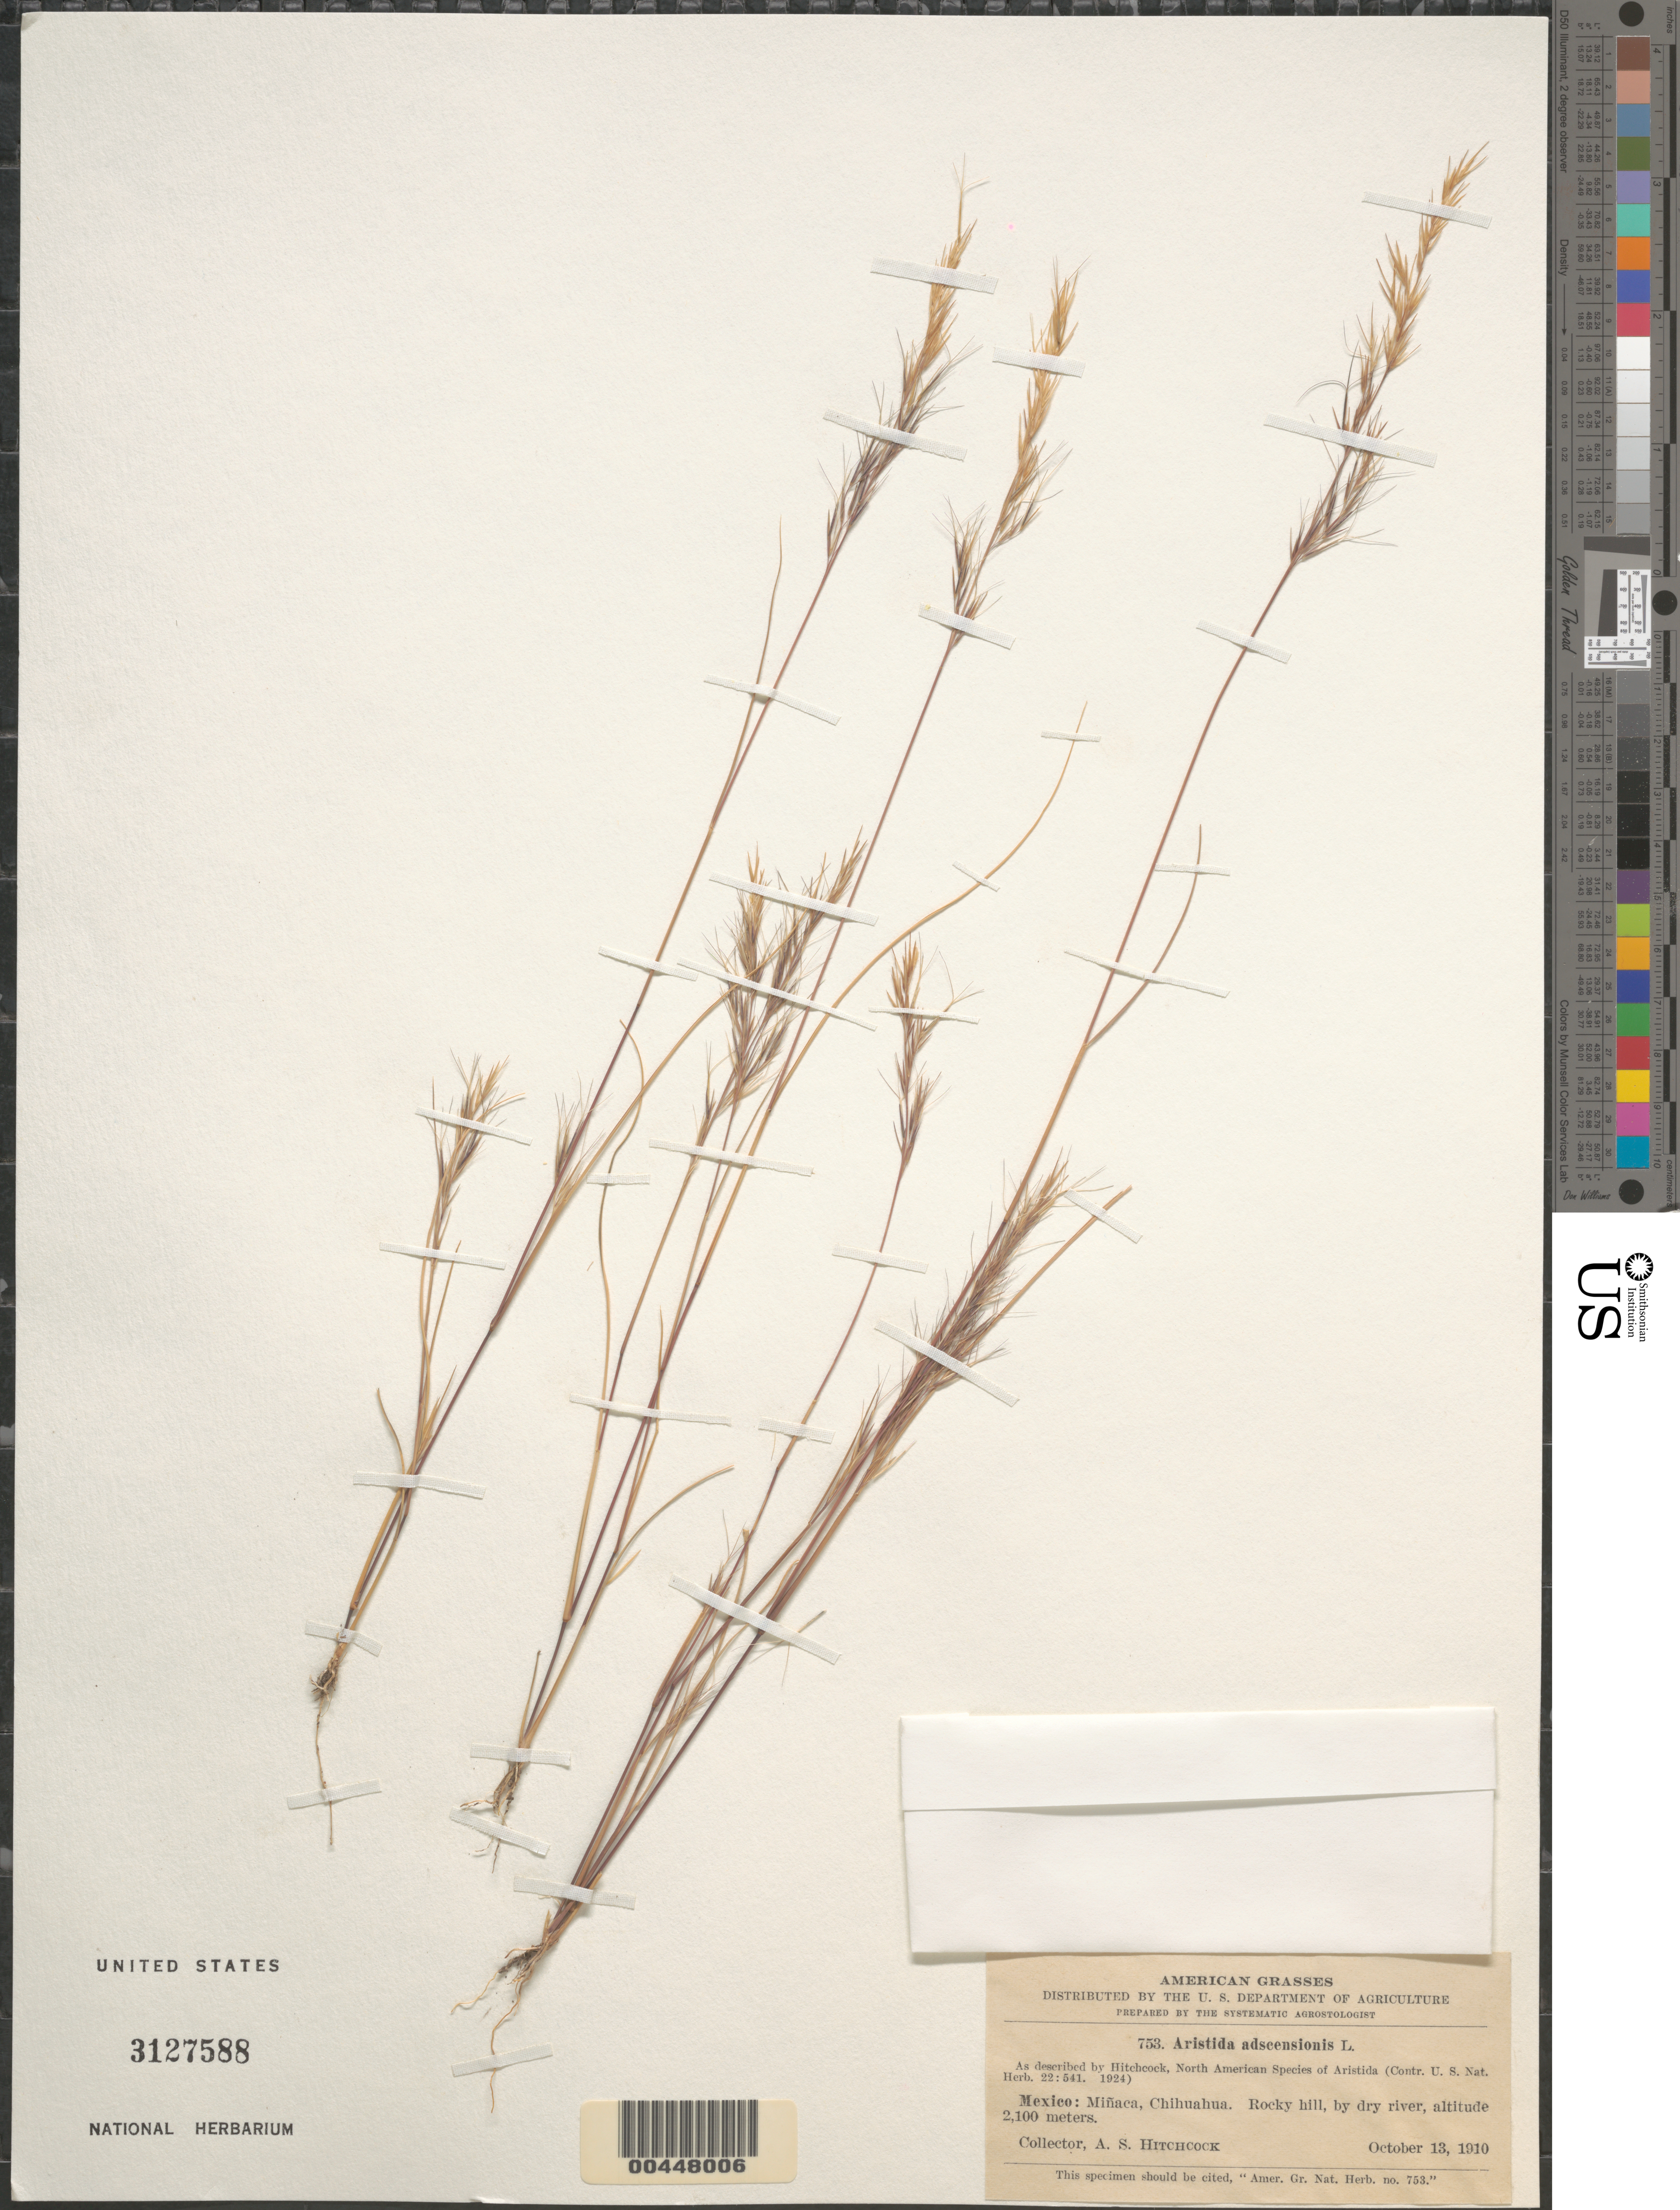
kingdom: Plantae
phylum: Tracheophyta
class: Liliopsida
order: Poales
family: Poaceae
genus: Aristida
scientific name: Aristida adscensionis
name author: L.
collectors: A. S. Hitchcock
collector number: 753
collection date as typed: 13 Oct 1910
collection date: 1910-10-13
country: Mexico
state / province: Chihuahua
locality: Miñaca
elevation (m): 2100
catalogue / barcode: US 3127588